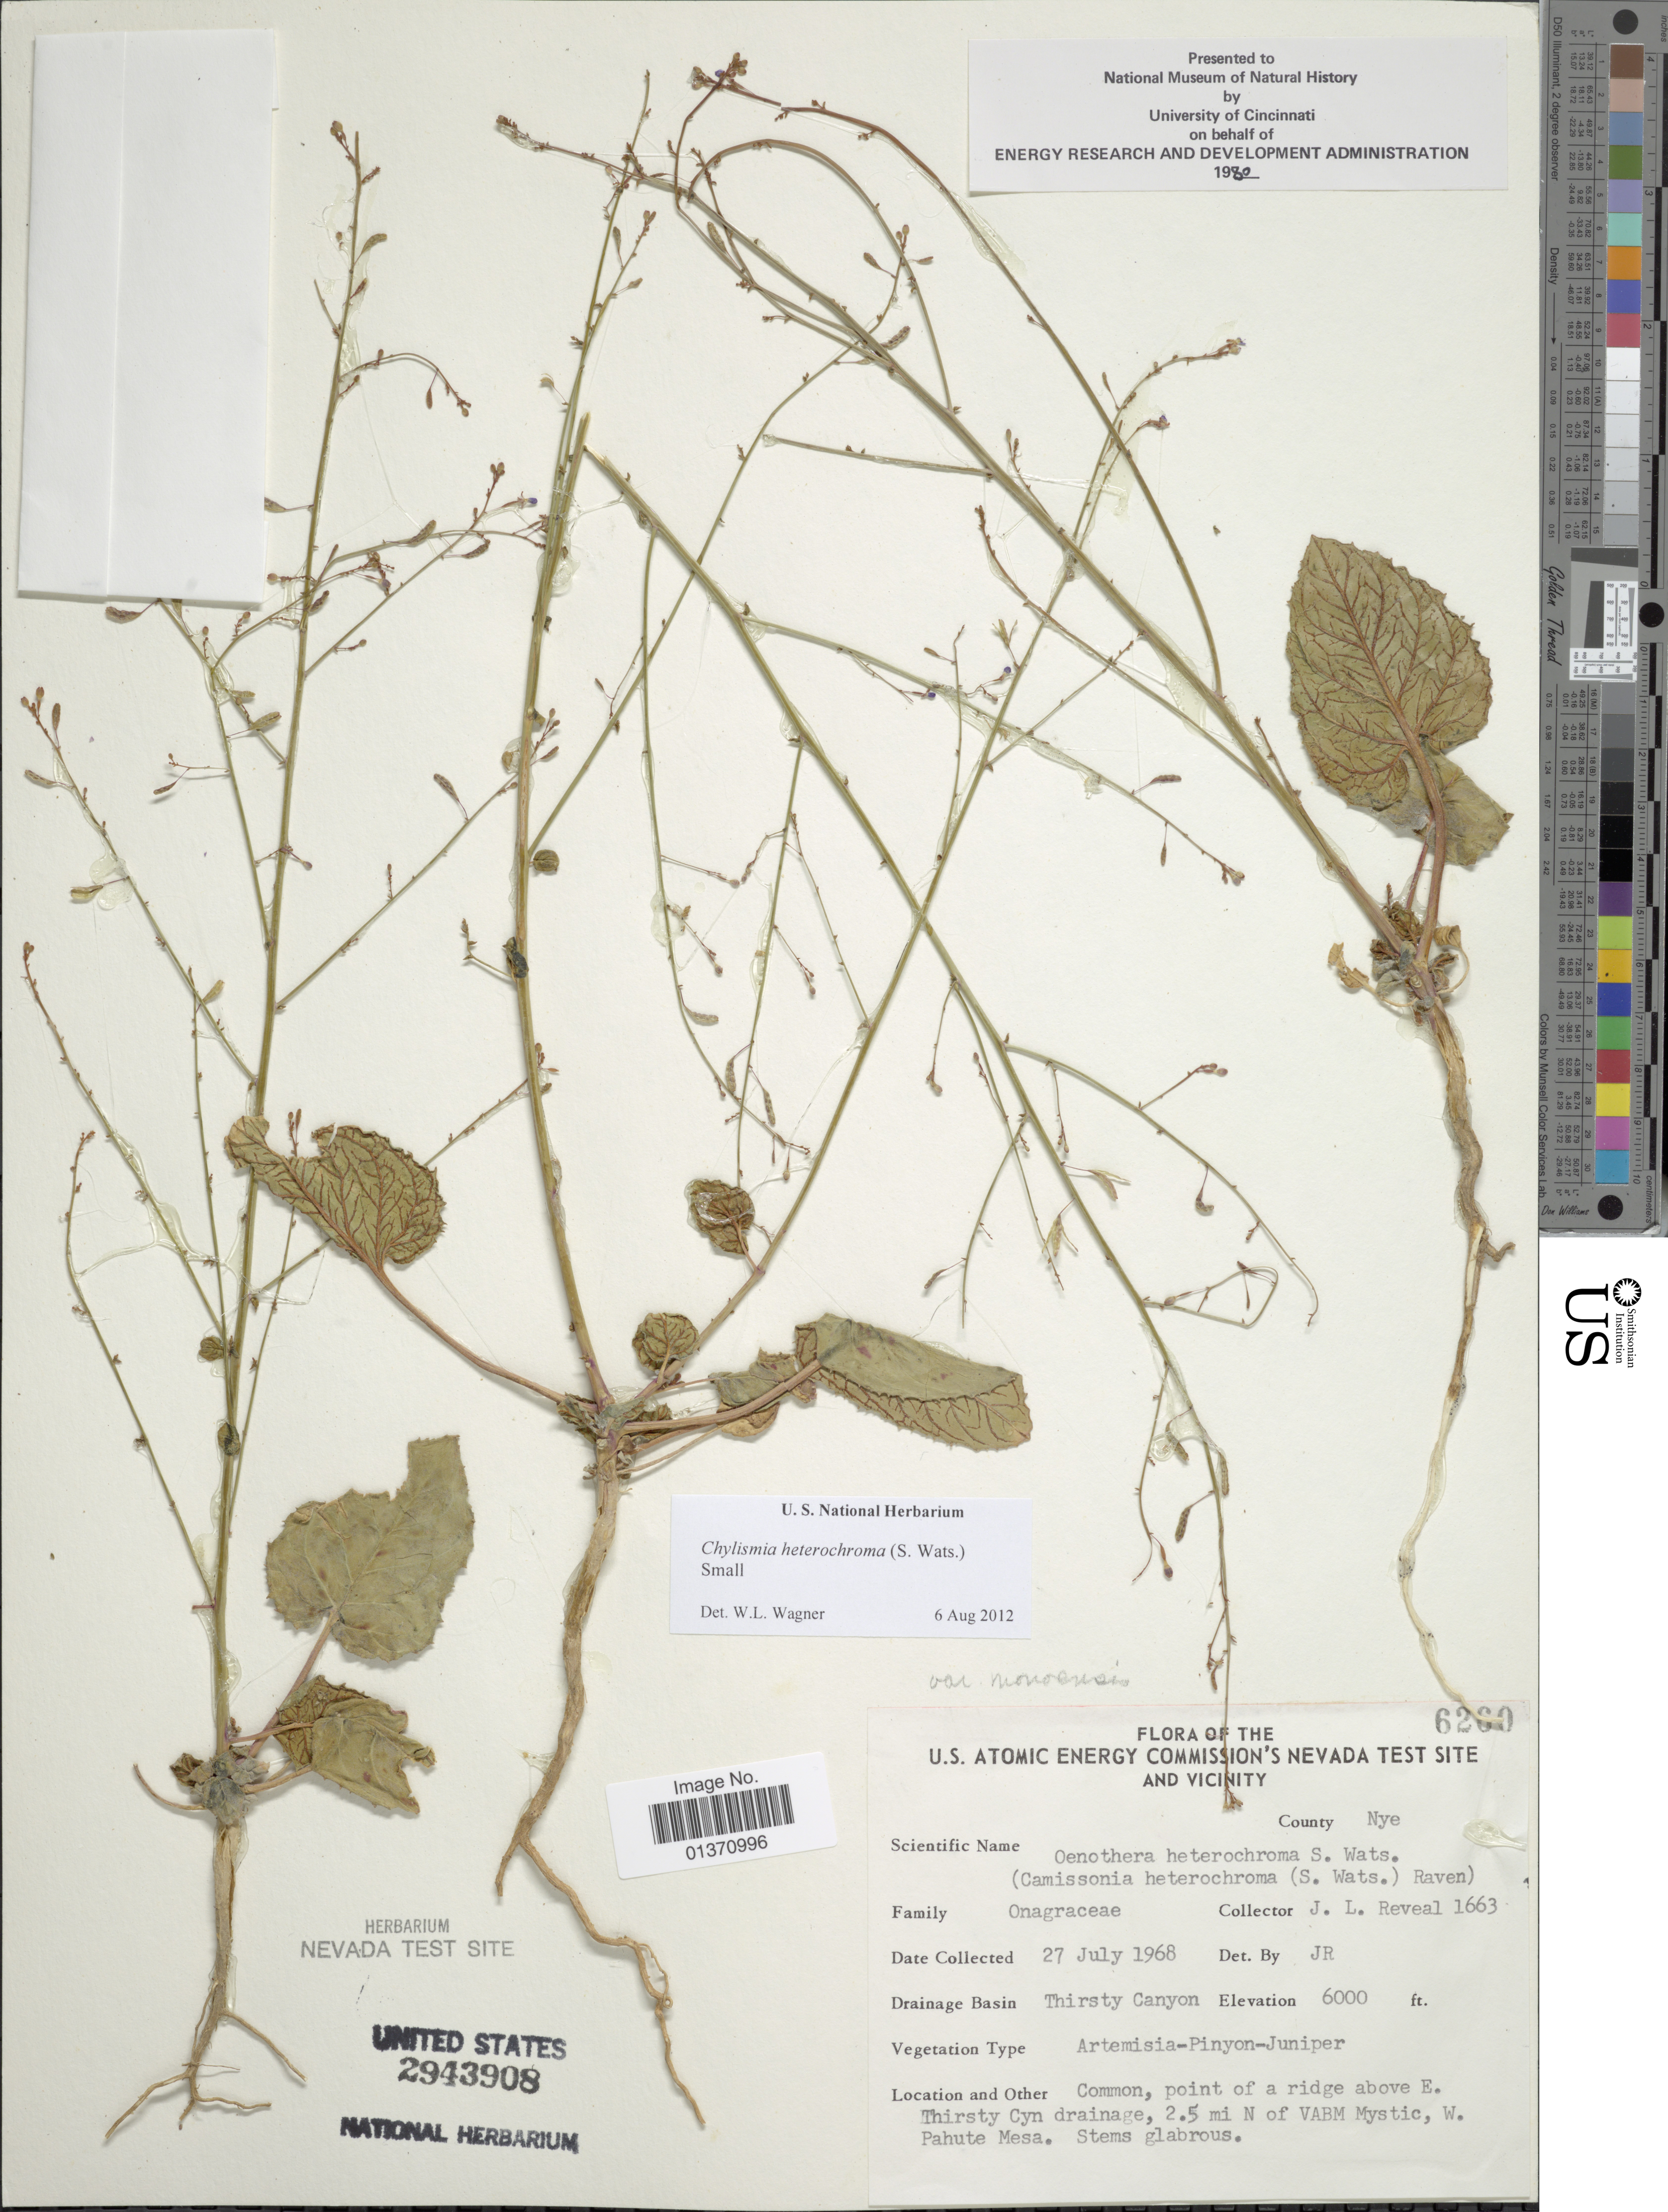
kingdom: Plantae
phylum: Tracheophyta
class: Magnoliopsida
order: Myrtales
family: Onagraceae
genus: Chylismia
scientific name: Chylismia heterochroma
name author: (S. Watson) Small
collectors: J. L. Reveal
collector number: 1663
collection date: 1968-07-27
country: United States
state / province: Nevada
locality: U. S. Atomic Energy Commission's Nevada Test Site and Vicinity, Thirsty Canyon, point of a ridge above E. Thirsty Cyn drainage, 2.5 mi N of Vabm Mystic, W. Pahute Mesa, County Nye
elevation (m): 1829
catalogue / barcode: US 2943908